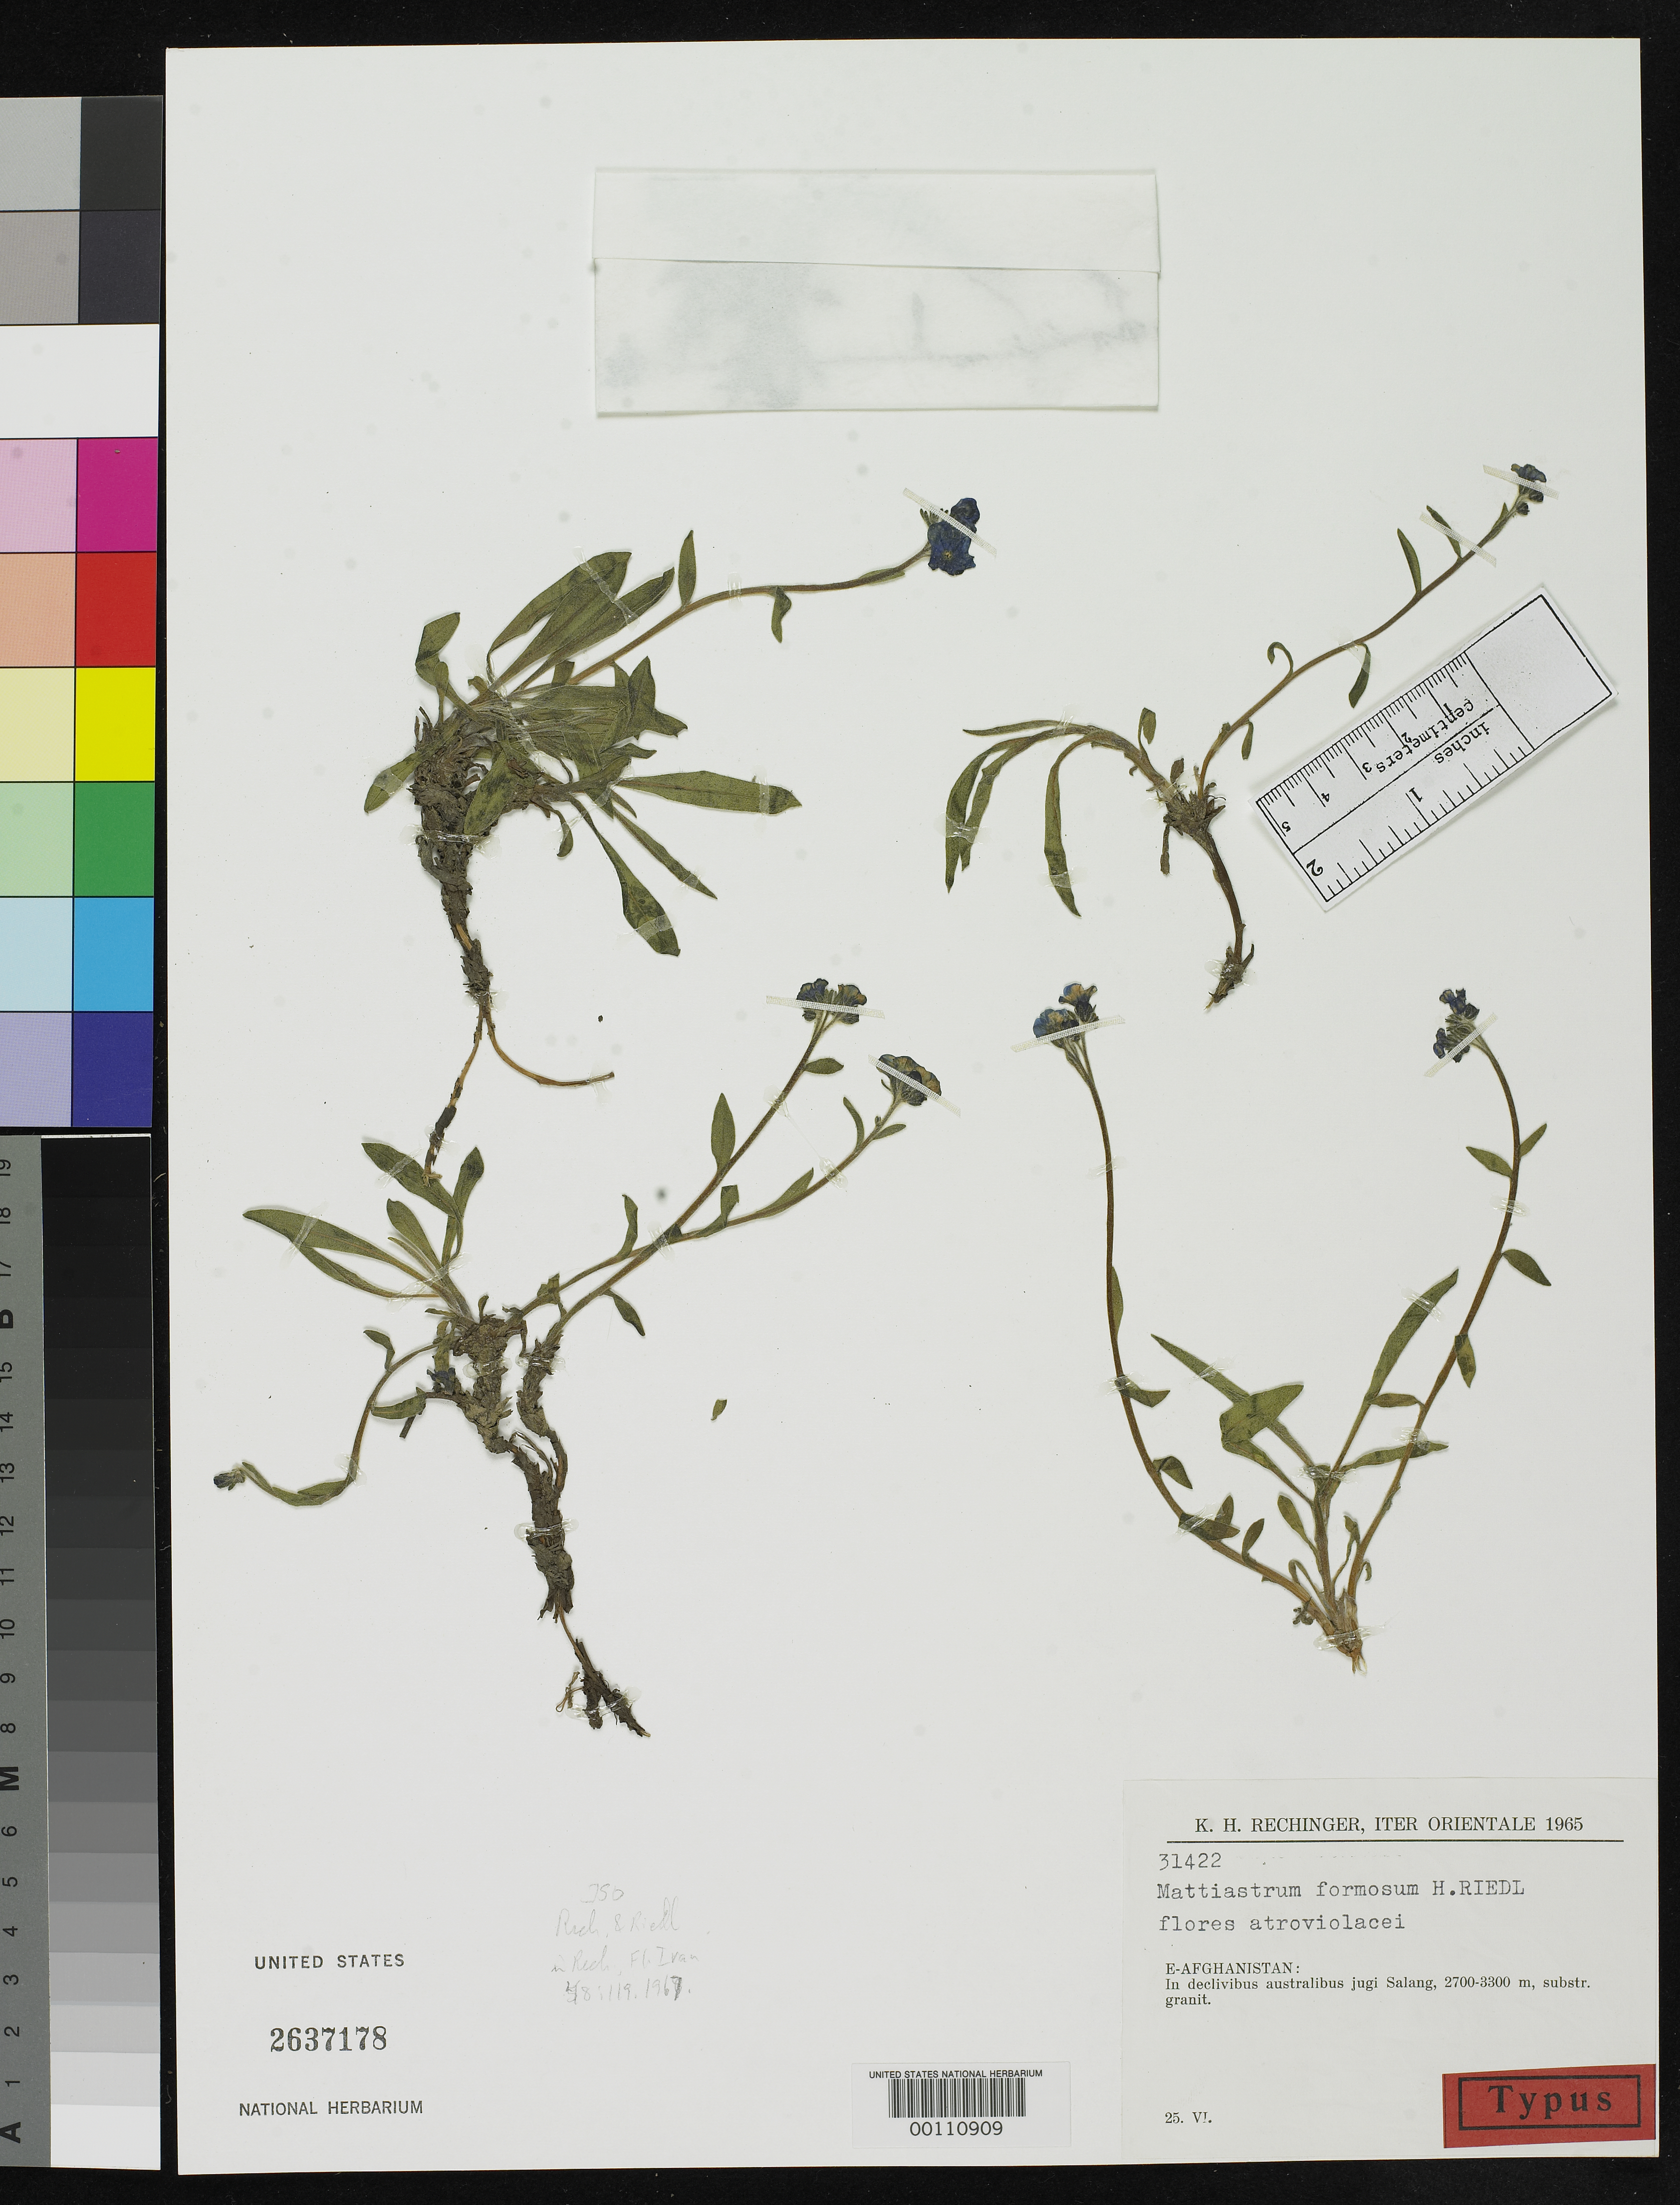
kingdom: Plantae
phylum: Tracheophyta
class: Magnoliopsida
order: Boraginales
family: Boraginaceae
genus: Mattiastrum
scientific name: Mattiastrum formosum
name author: Rech. f. & Riedl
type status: Isotype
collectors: K. H. Rechinger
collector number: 31422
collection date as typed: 25 Jun 1965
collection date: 1965-06-25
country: Afghanistan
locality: Salang Pass.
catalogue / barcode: US 2637178